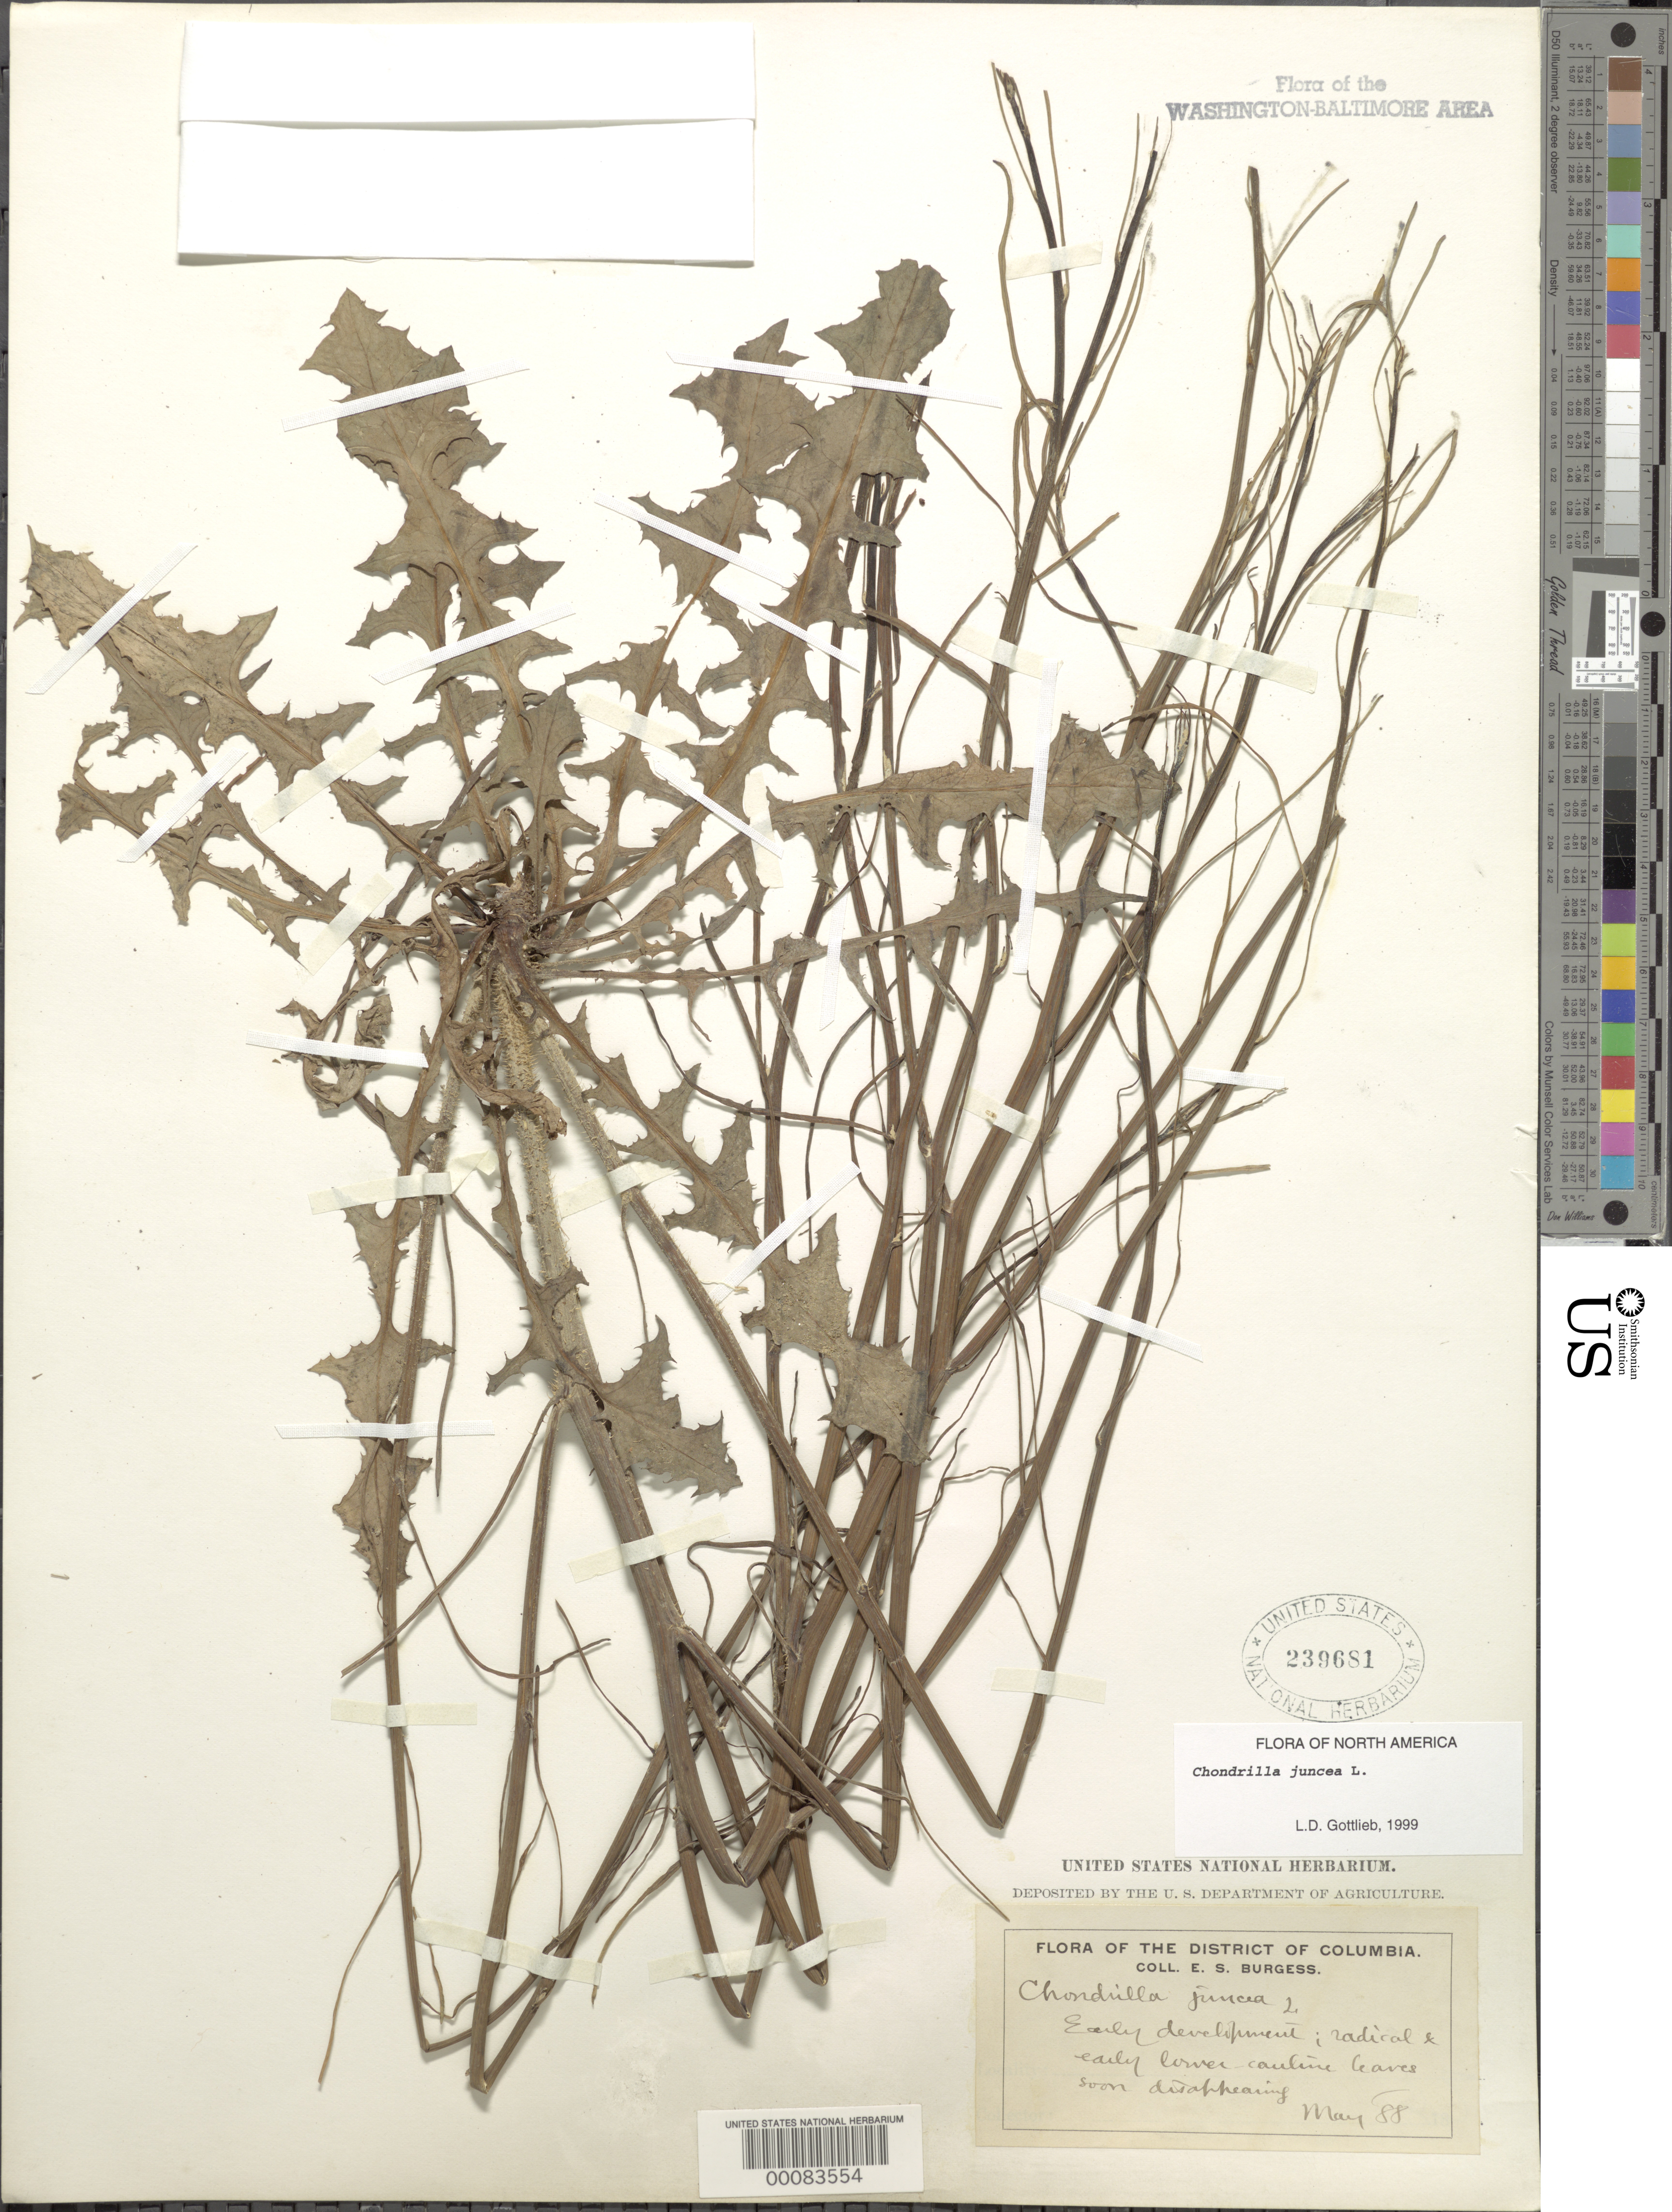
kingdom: Plantae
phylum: Tracheophyta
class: Magnoliopsida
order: Asterales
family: Asteraceae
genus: Chondrilla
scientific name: Chondrilla juncea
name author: L.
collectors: E. Burgess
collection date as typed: May 1888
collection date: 1888-05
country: United States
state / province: District of Columbia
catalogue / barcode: US 239681